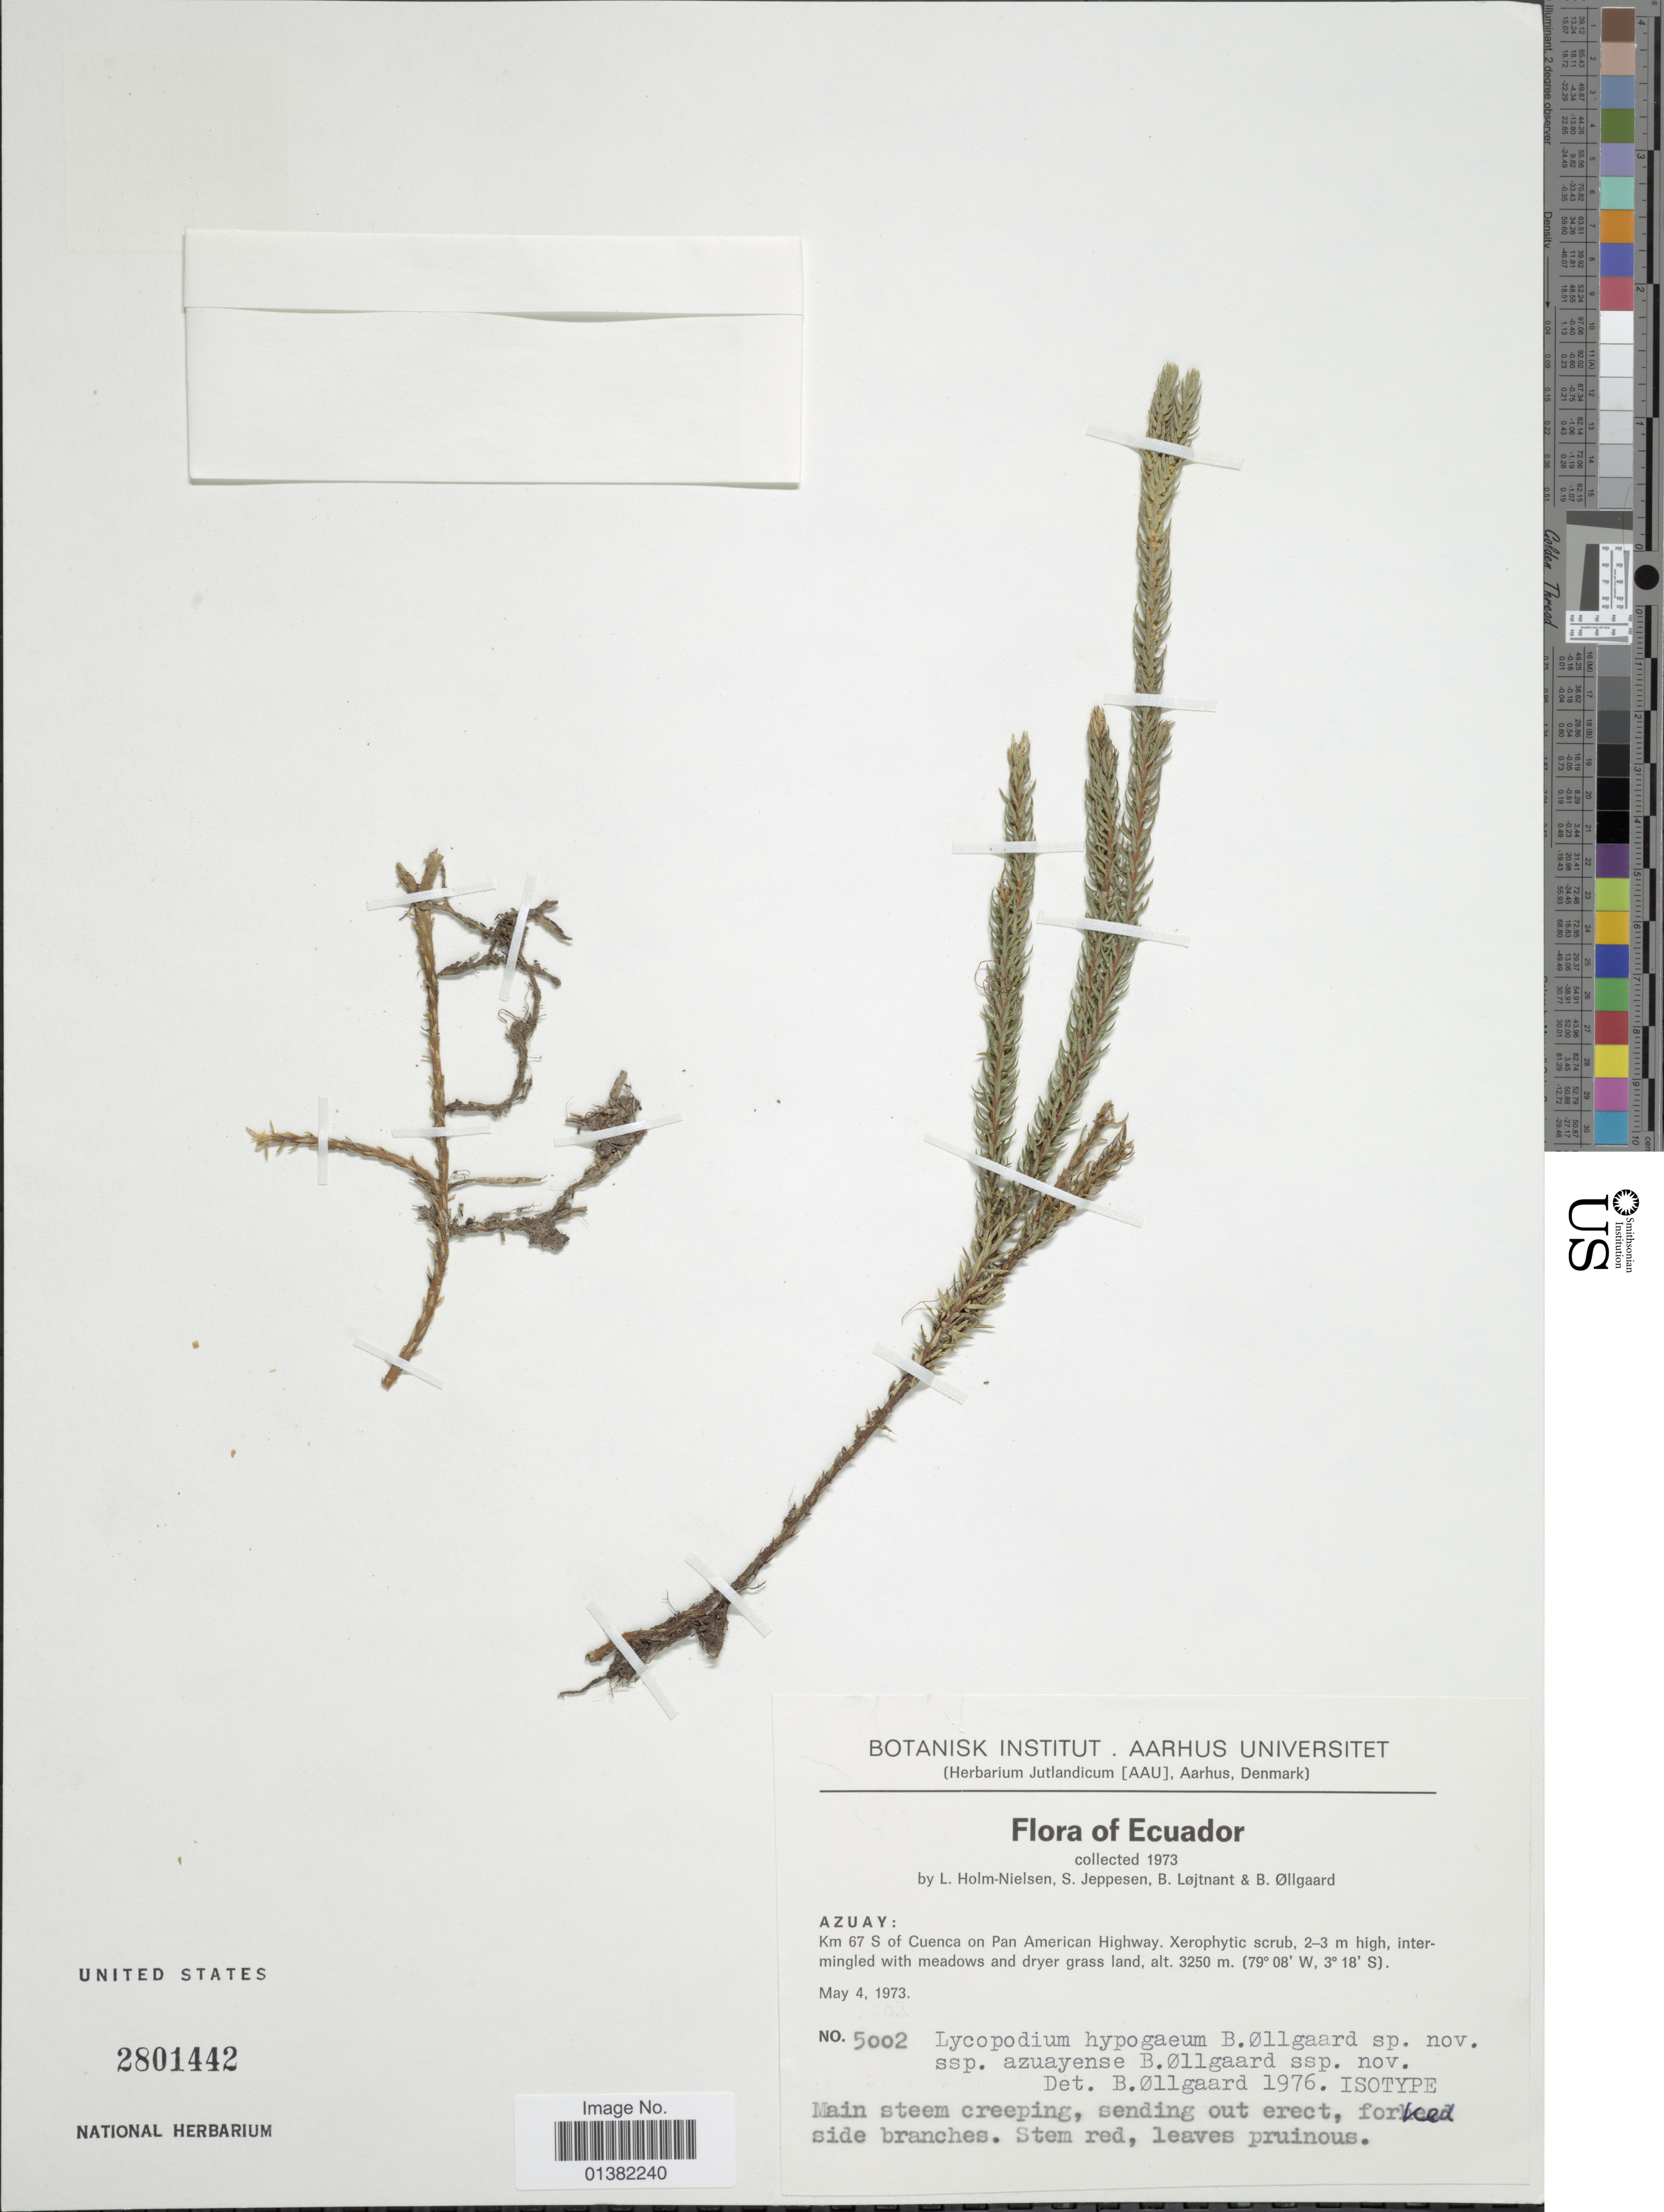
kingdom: Plantae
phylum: Tracheophyta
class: Lycopodiopsida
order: Lycopodiales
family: Lycopodiaceae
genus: Phlegmariurus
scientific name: Phlegmariurus hypogaeus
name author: (B. Øllg.) B. Øllg.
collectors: L. B. Holm-Nielsen, S. Jeppesen, B. Löjtnant & B. Øllgaard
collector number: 5002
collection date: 1973-05-04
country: Ecuador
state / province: Azuay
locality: Km 67 S of Cuenca on Pan American Highway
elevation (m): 3250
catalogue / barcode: US 2801442